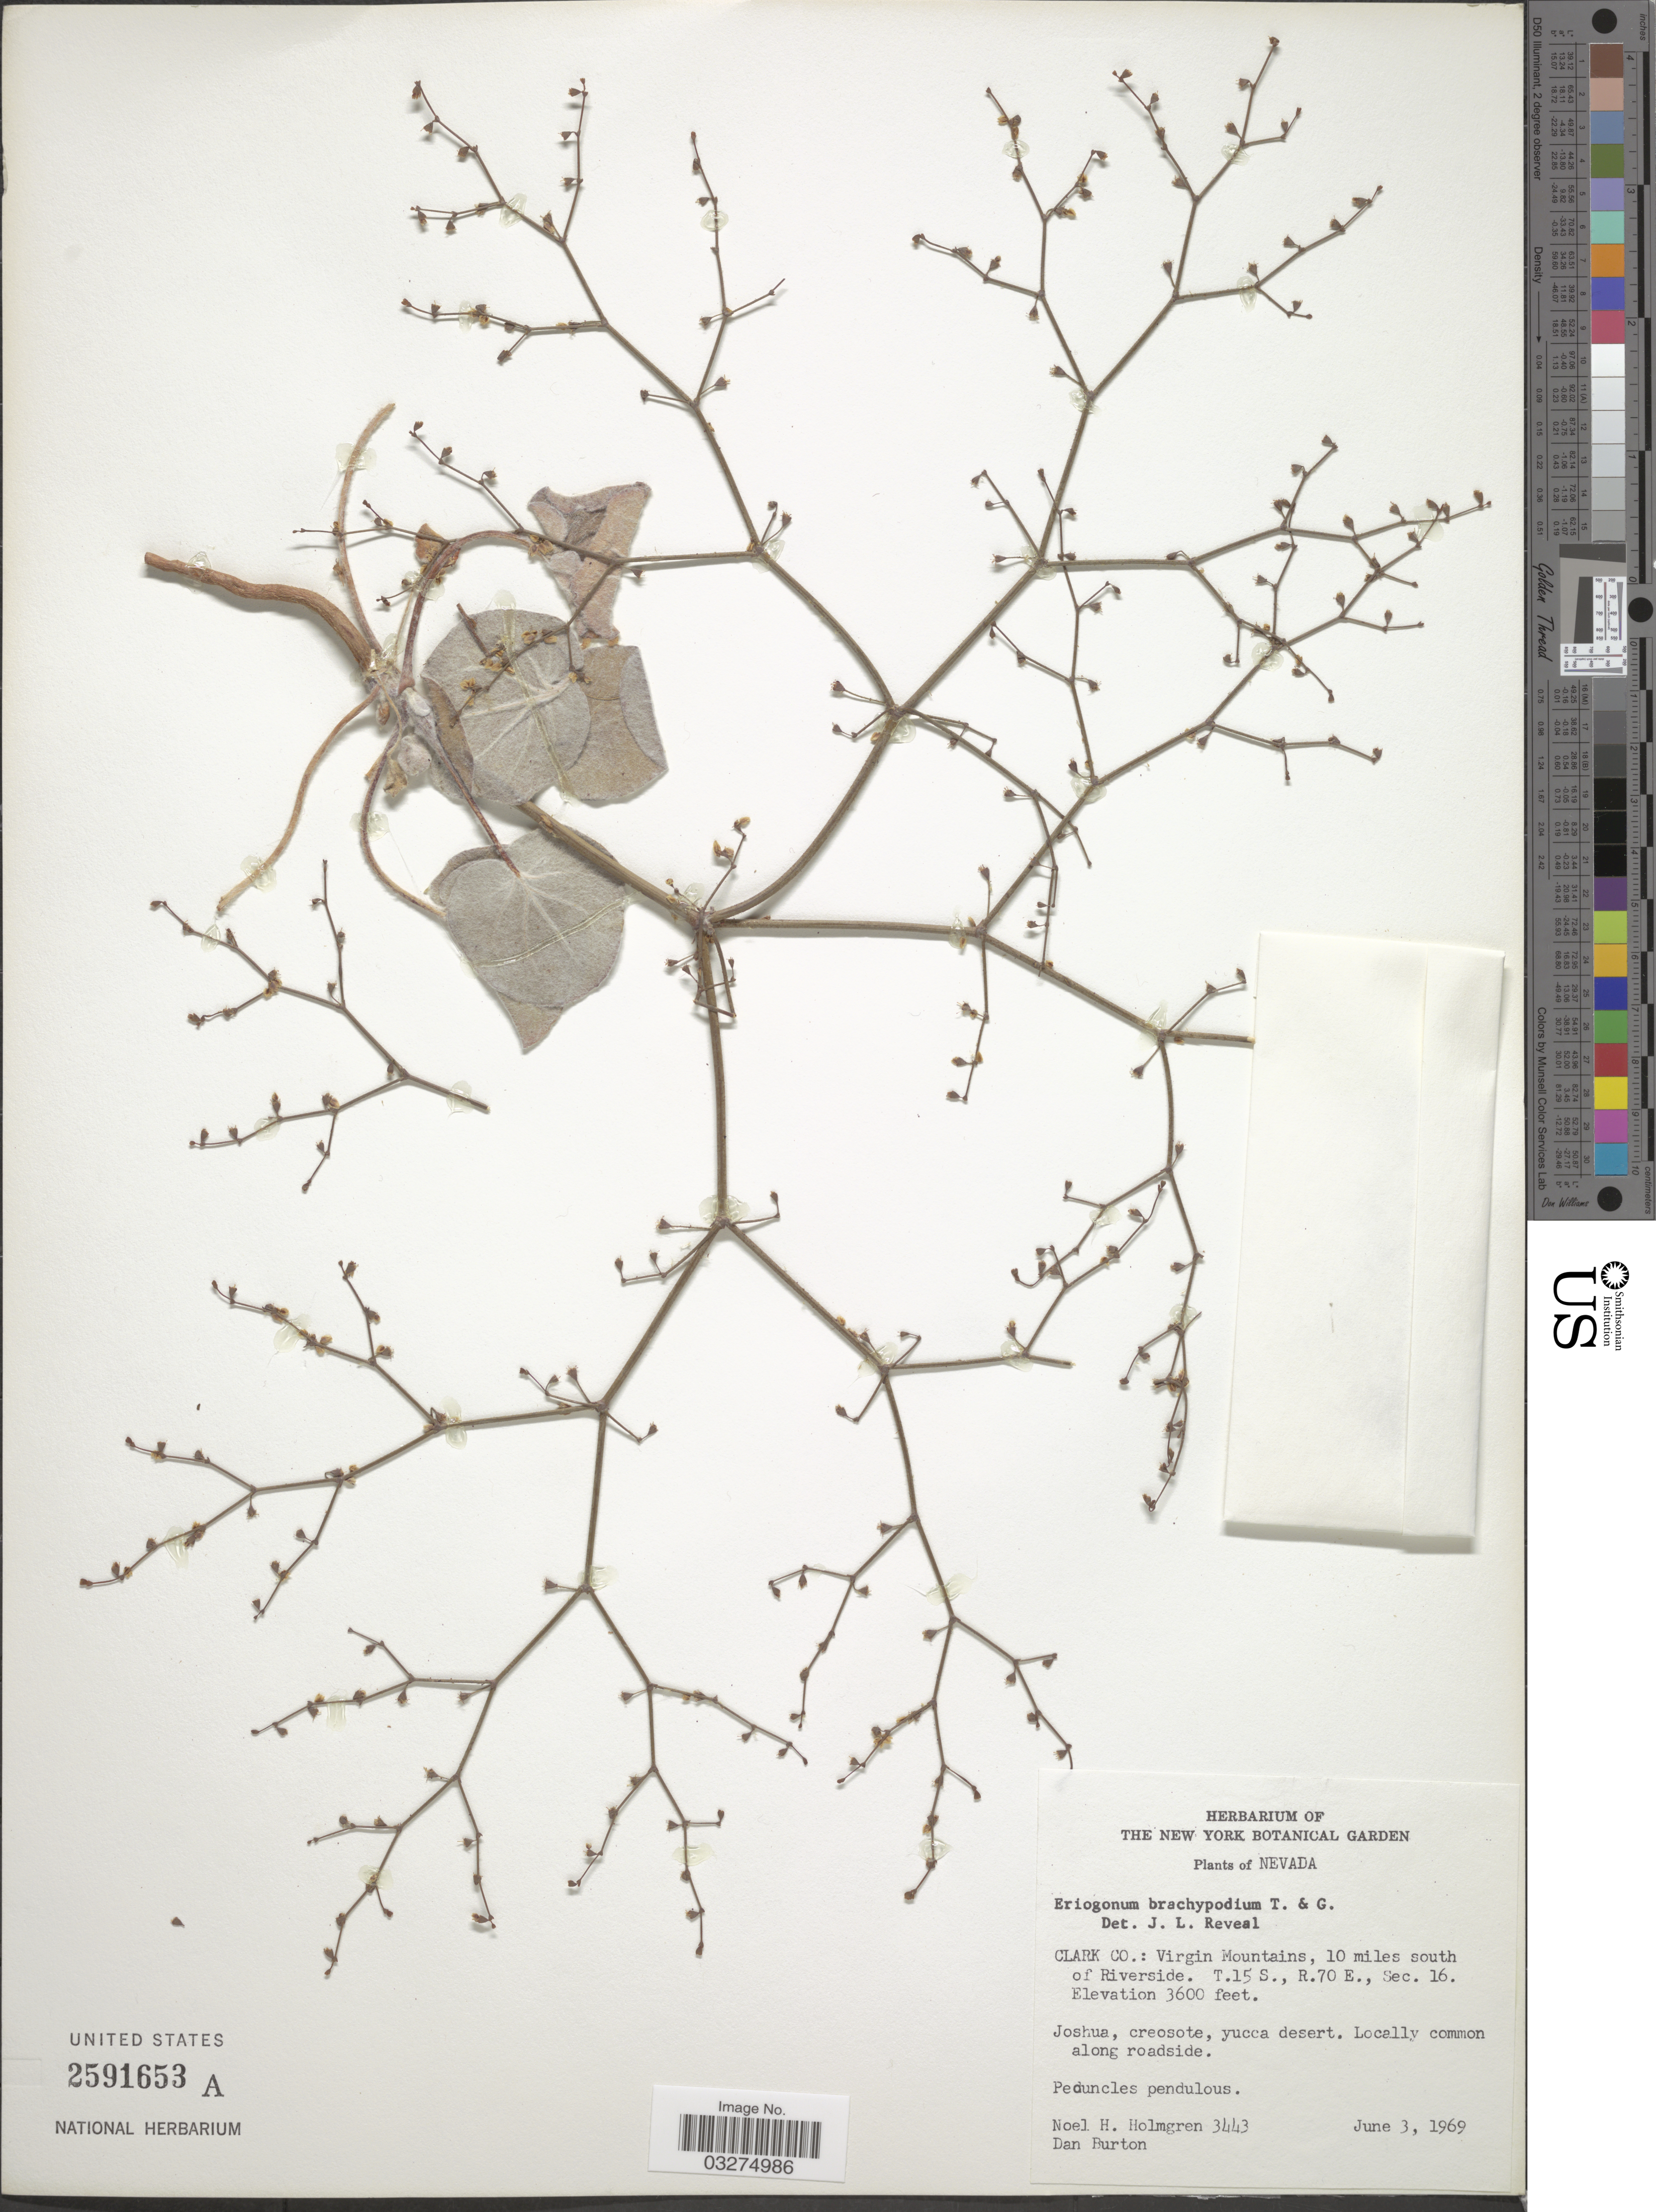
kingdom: Plantae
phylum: Tracheophyta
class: Magnoliopsida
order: Caryophyllales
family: Polygonaceae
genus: Eriogonum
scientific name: Eriogonum brachypodum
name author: Torr. & A. Gray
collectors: N. H. Holmgren & D. Burton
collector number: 3443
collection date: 1969-06-03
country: United States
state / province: Nevada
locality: Clark Co.: Virgin Mountains, 10 miles south of Riverside. T15S., R70E., Sec.16.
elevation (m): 1097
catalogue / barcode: US 2591653A